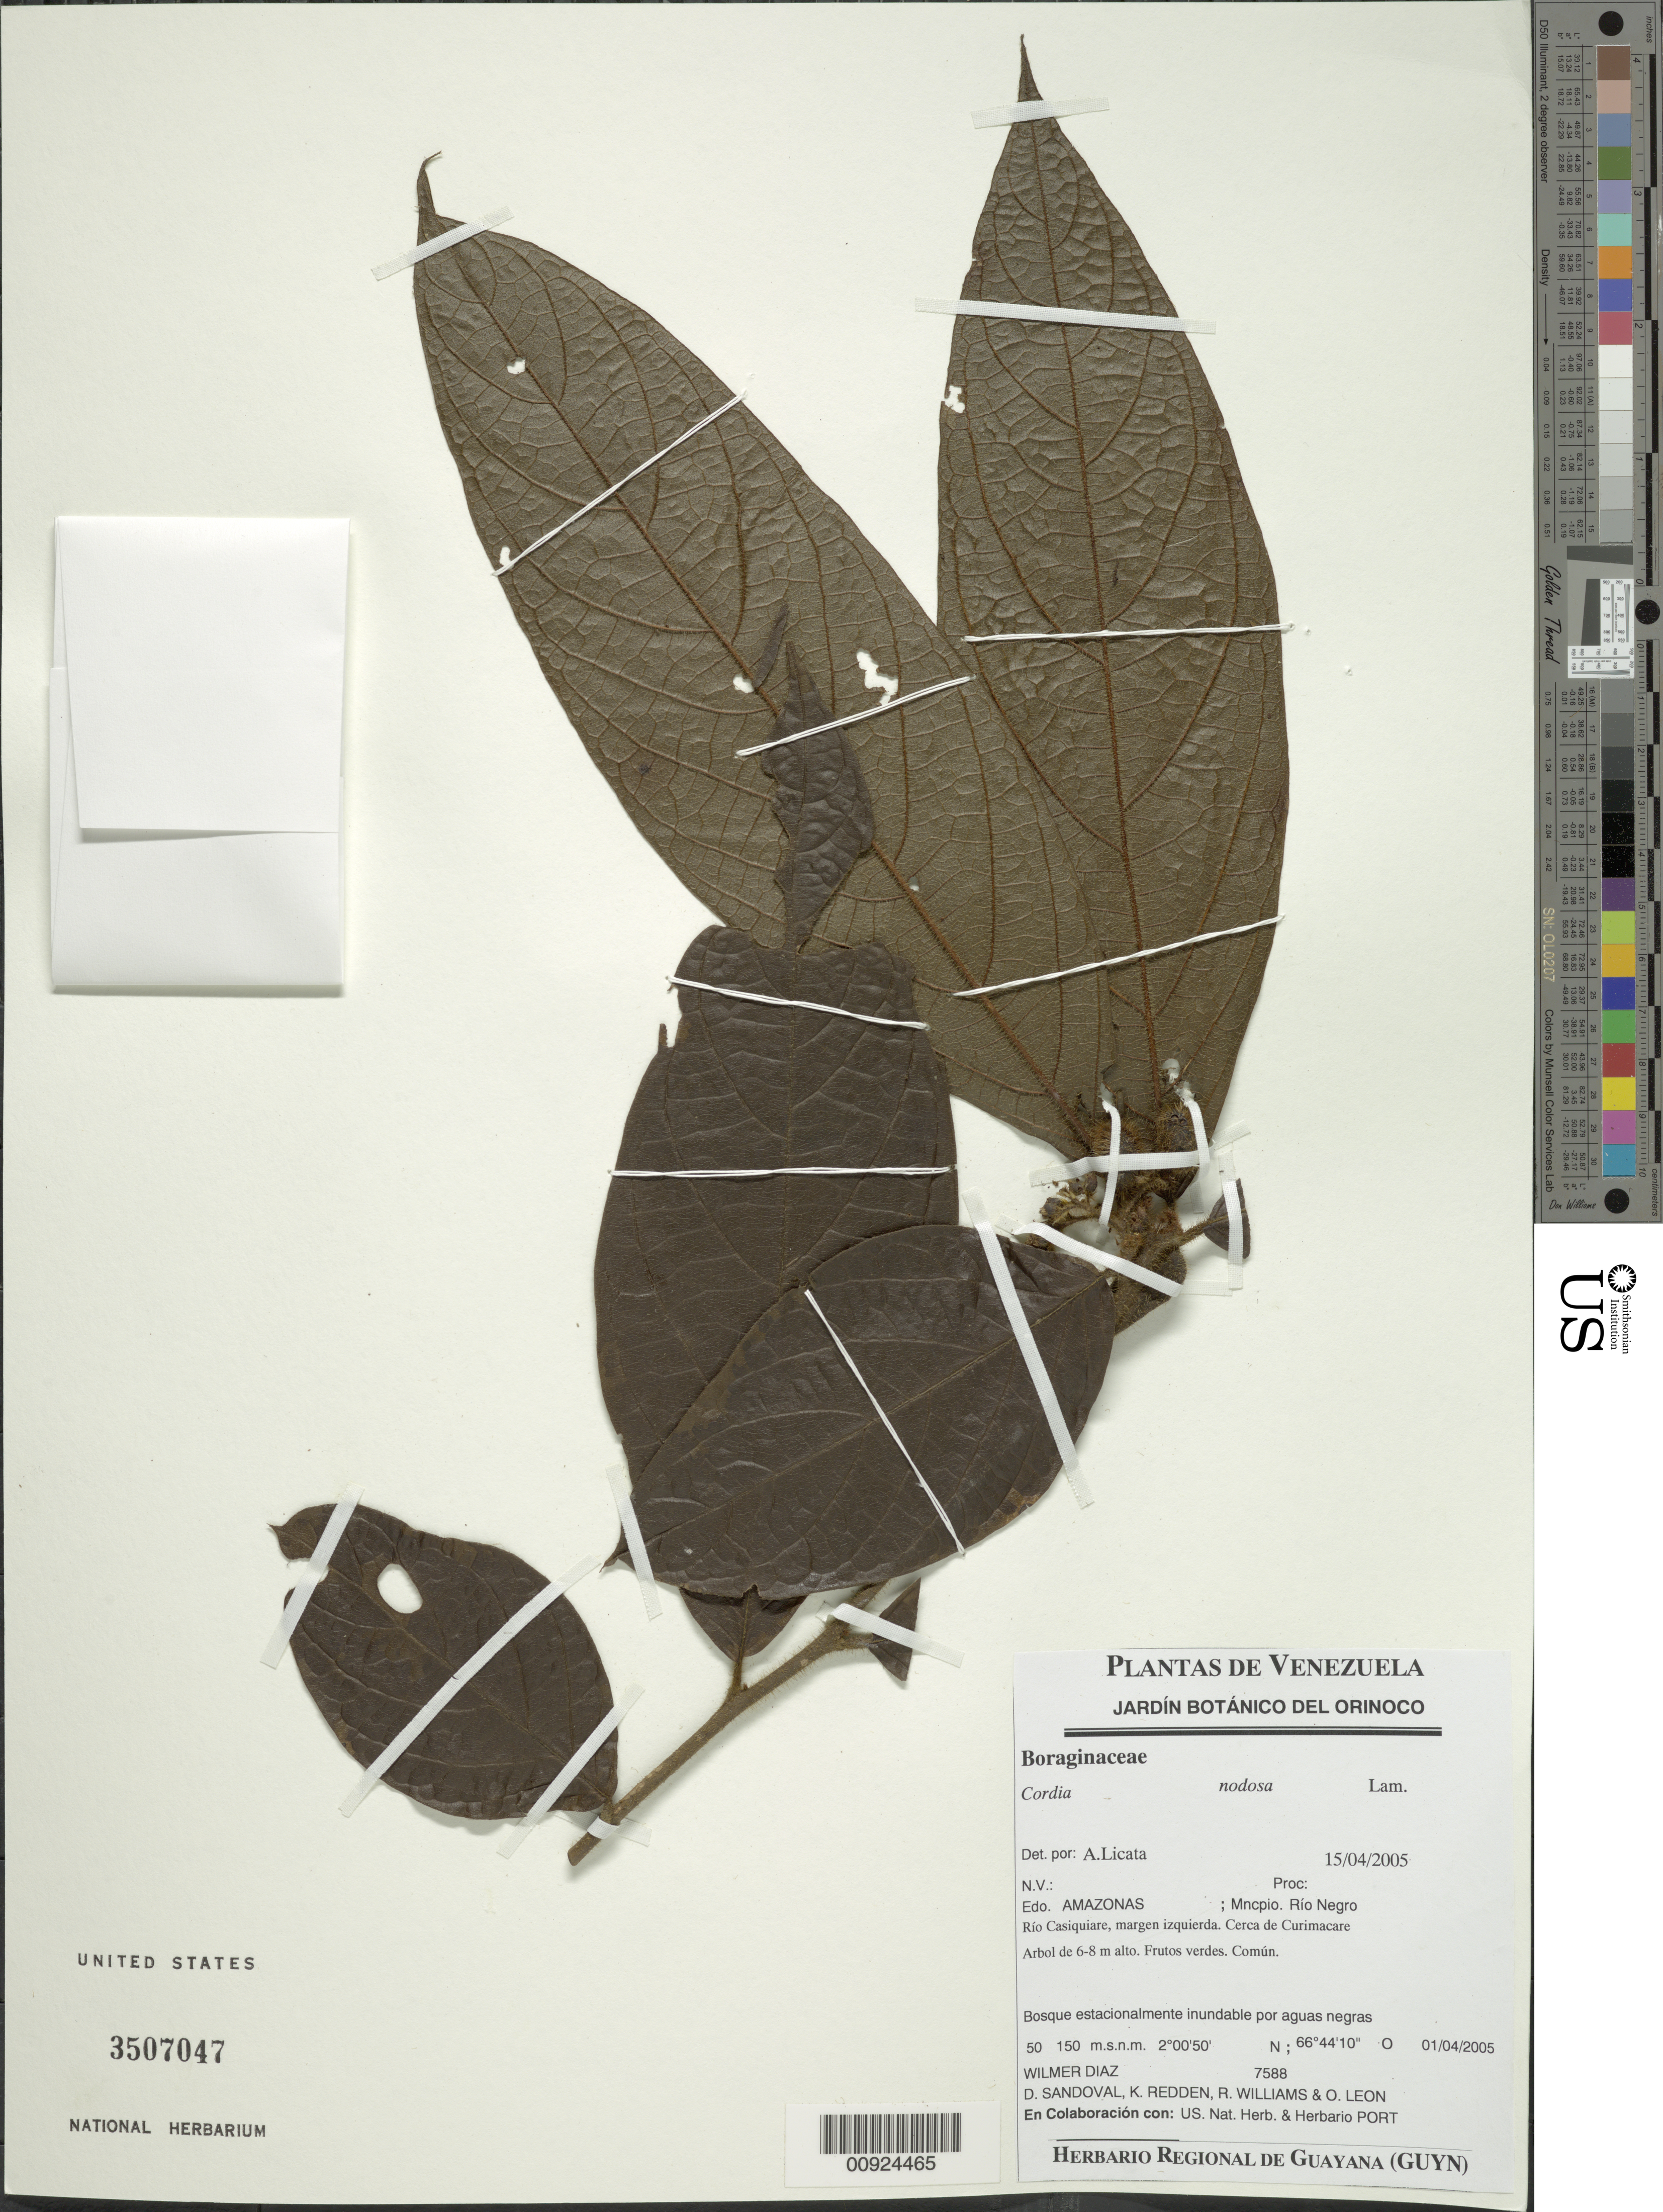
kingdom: Plantae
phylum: Tracheophyta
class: Magnoliopsida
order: Boraginales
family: Cordiaceae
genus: Cordia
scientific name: Cordia nodosa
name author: Lam.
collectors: W. Díaz P., D. Sandoval, K. M. Redden, R. Williams & O. León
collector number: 7588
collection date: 2005-04-01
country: Venezuela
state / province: Amazonas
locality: Mncpio. Río Negro. Río Casiquiare, margen izquierda. Cerca de Curimacare.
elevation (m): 50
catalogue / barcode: US 3507047